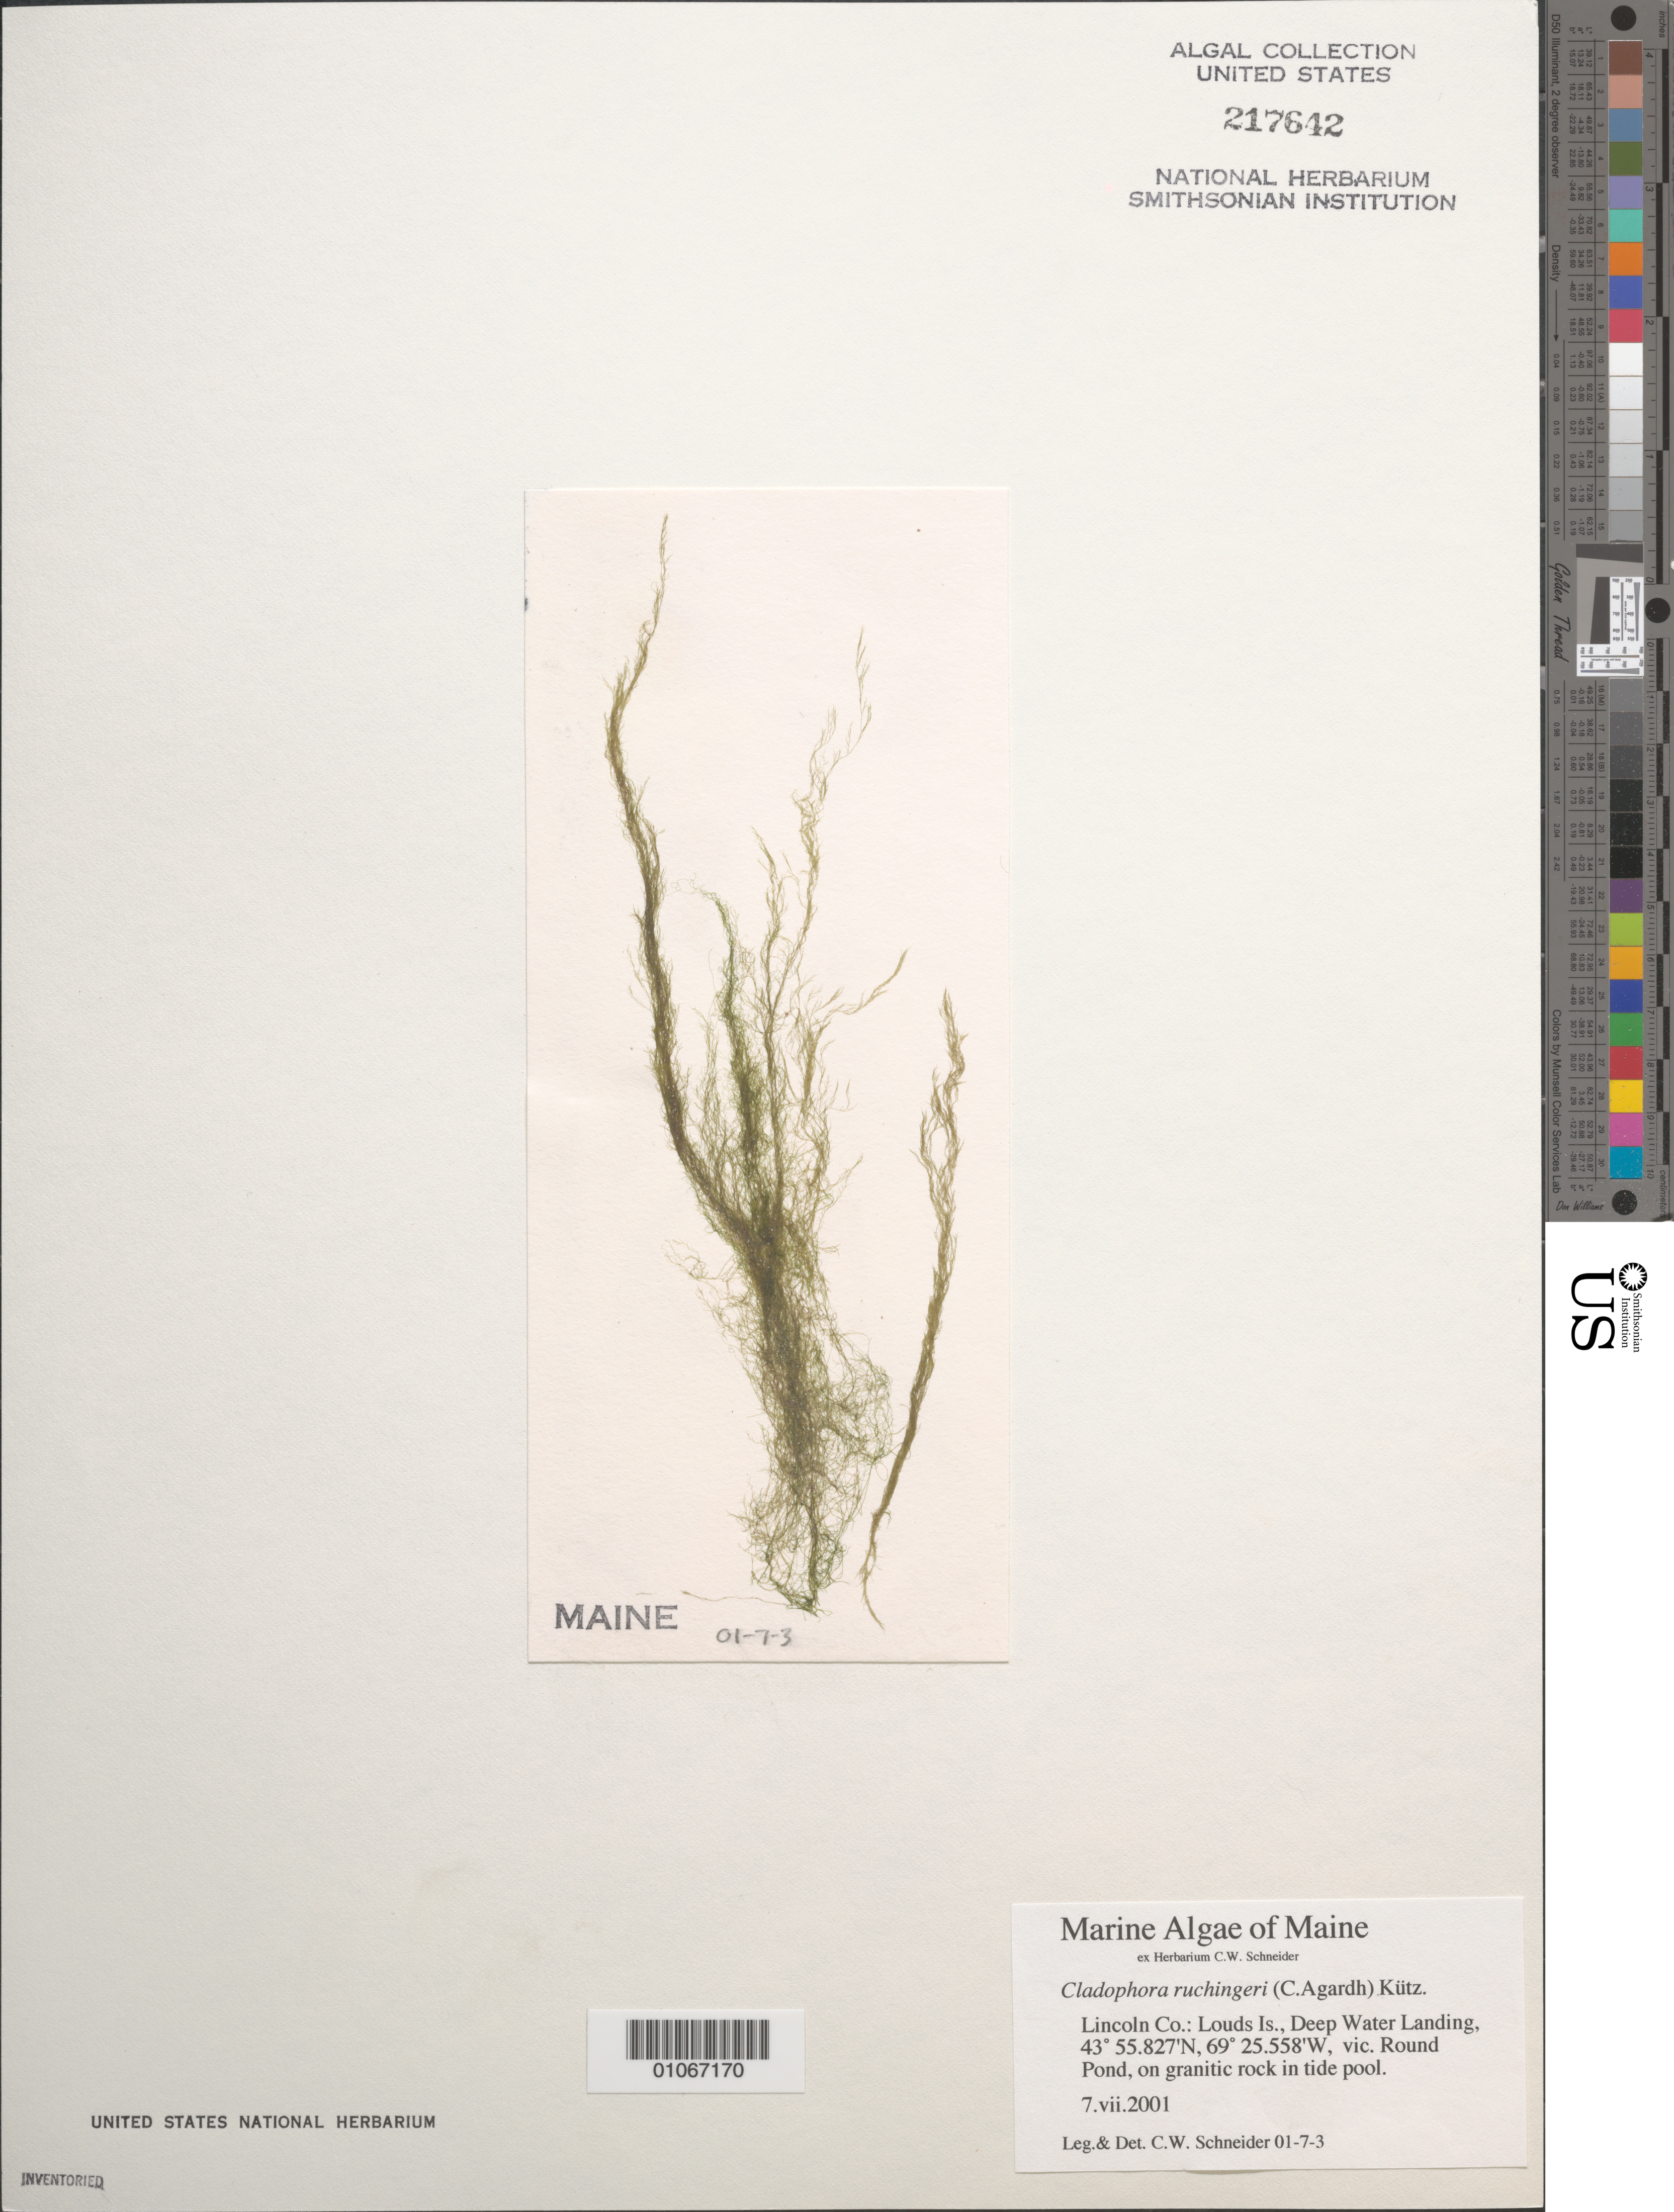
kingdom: Plantae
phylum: Chlorophyta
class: Ulvophyceae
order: Cladophorales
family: Cladophoraceae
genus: Cladophora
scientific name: Cladophora ruchingeri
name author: (C. Agardh) Kütz.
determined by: Schneider, C. W.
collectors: C. W. Schneider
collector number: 01-7-3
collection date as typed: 07 Jul 2001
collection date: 2001-07-07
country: United States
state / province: Maine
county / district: Lincoln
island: Louds Island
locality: Deep Water Landing, vicinity of Round Pond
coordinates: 43 55.827'N, 69 25.558'W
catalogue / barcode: US 217642